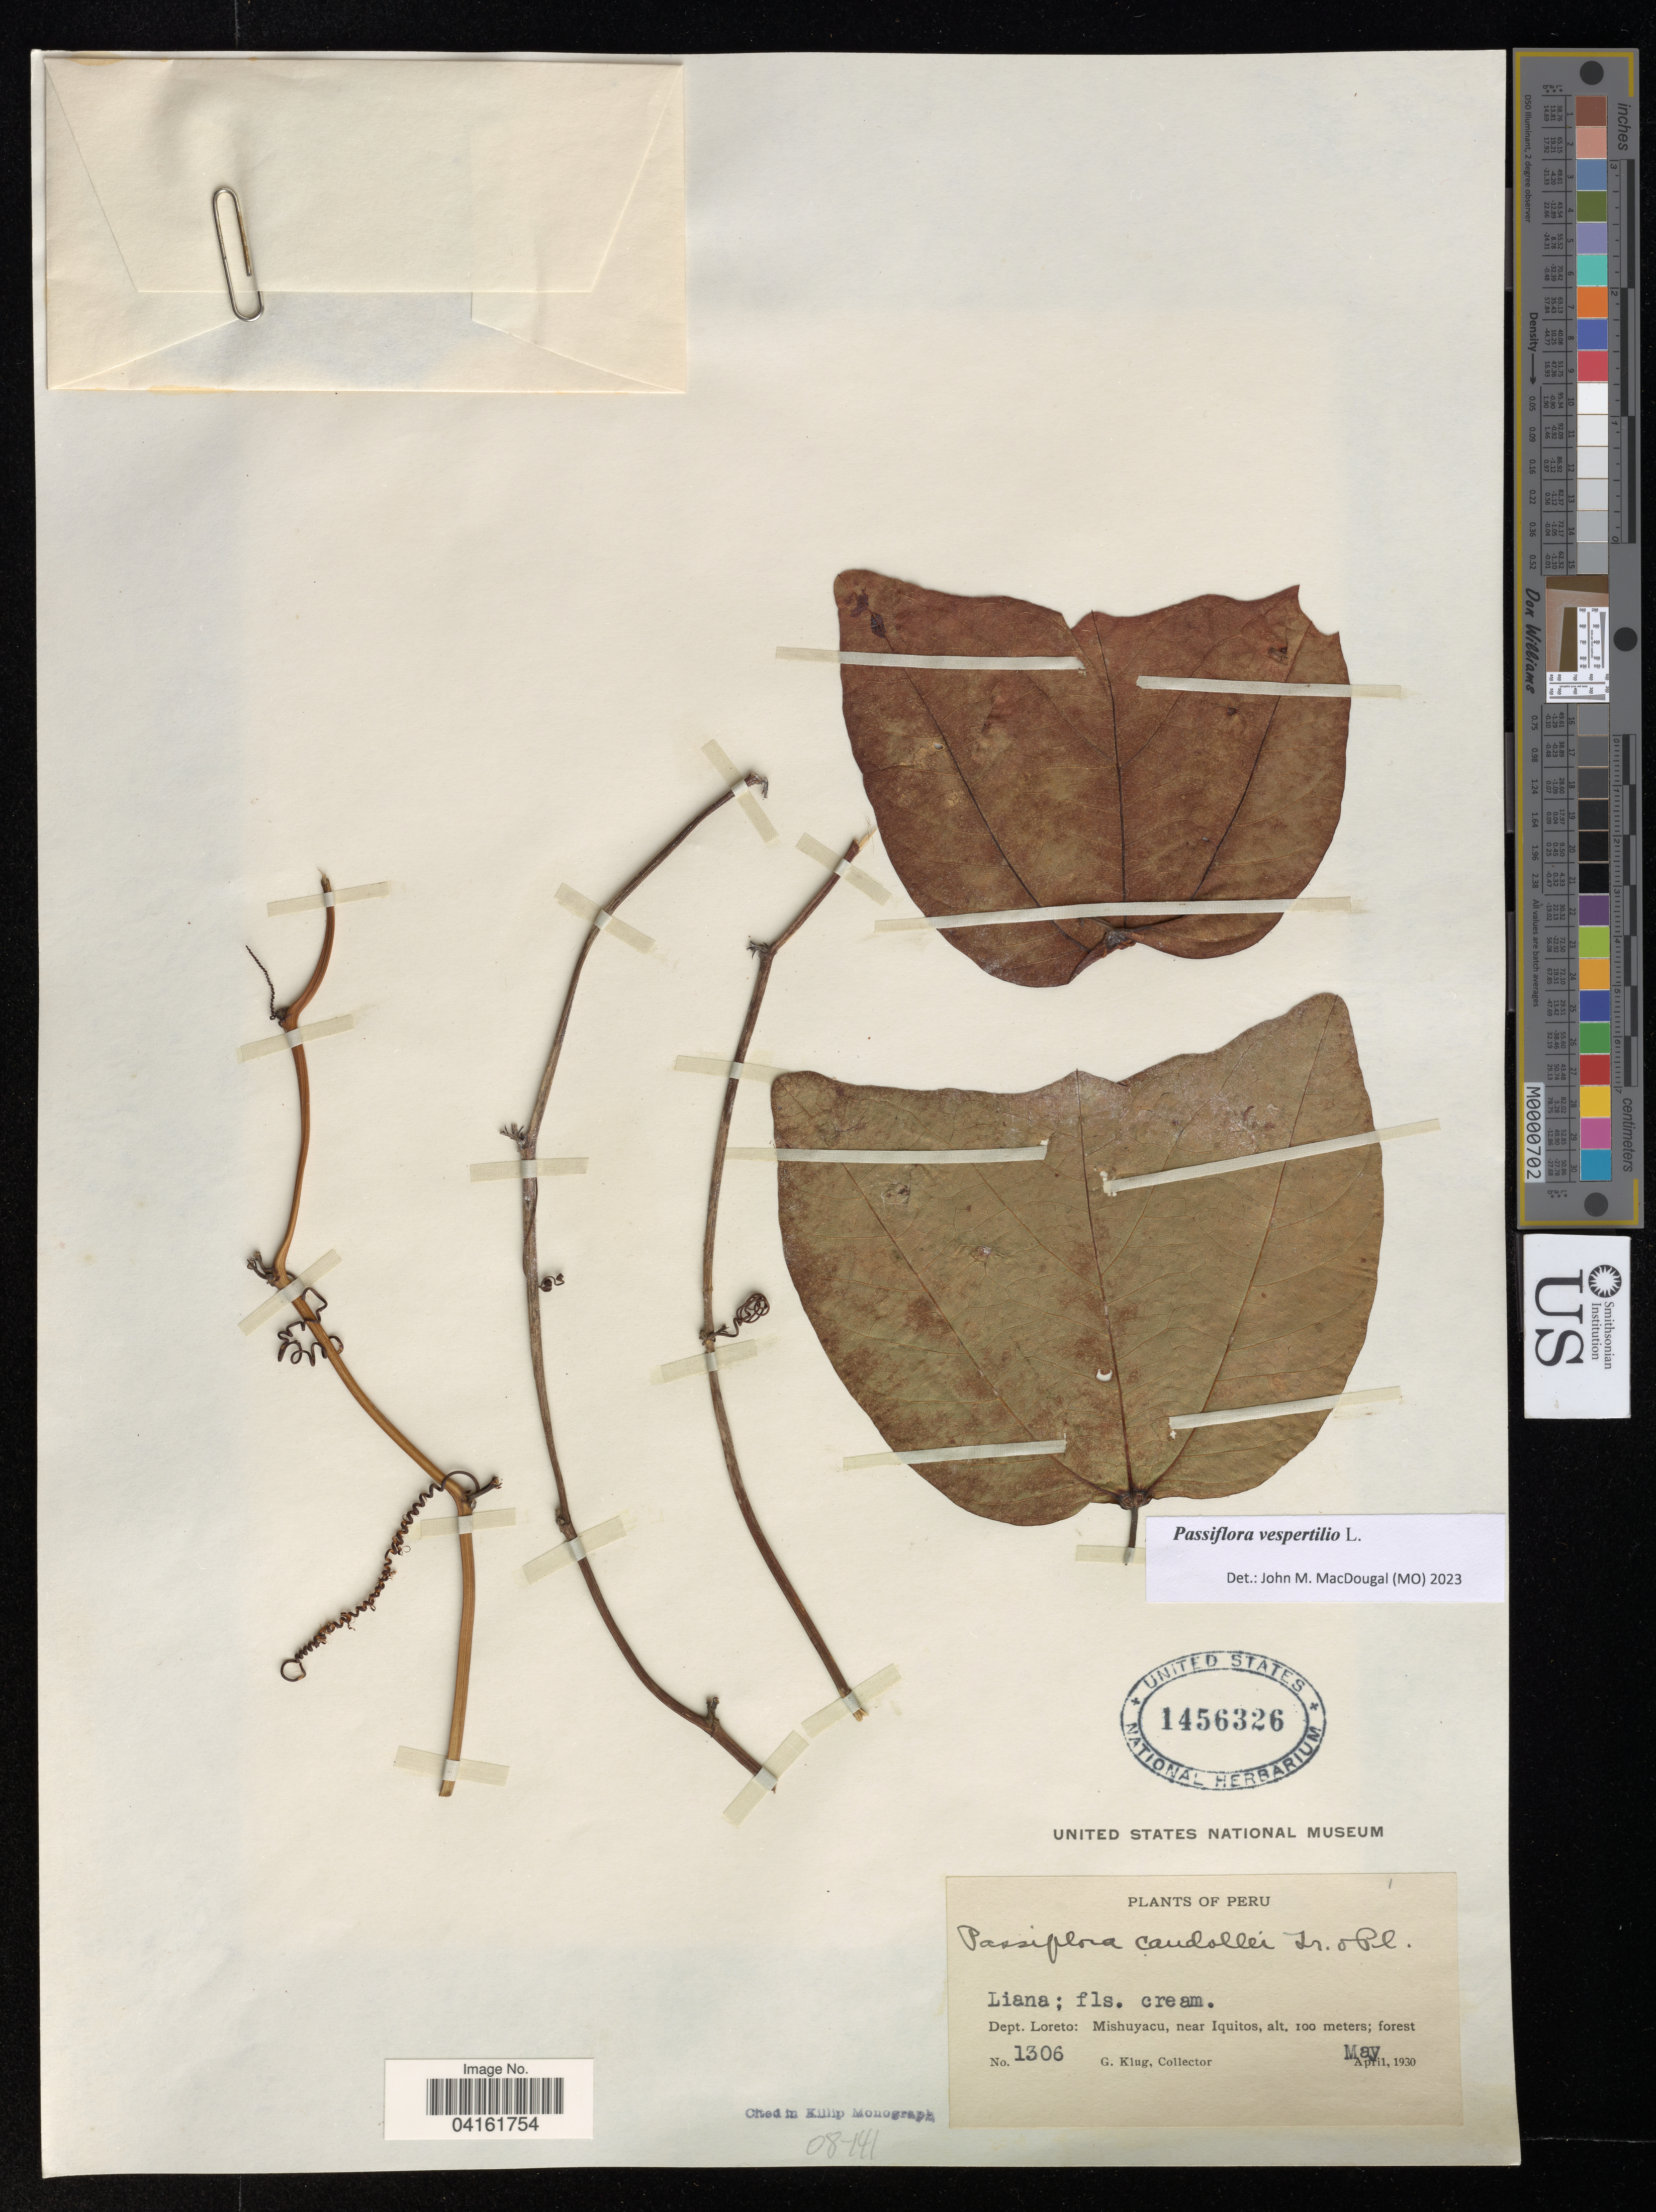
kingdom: Plantae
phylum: Tracheophyta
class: Magnoliopsida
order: Malpighiales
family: Passifloraceae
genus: Passiflora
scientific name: Passiflora vespertilio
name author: L.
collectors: G. Klug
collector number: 1306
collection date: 1930-04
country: Peru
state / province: Loreto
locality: Mishuyacu, near Iquitos.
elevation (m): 100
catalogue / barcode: US 1456326